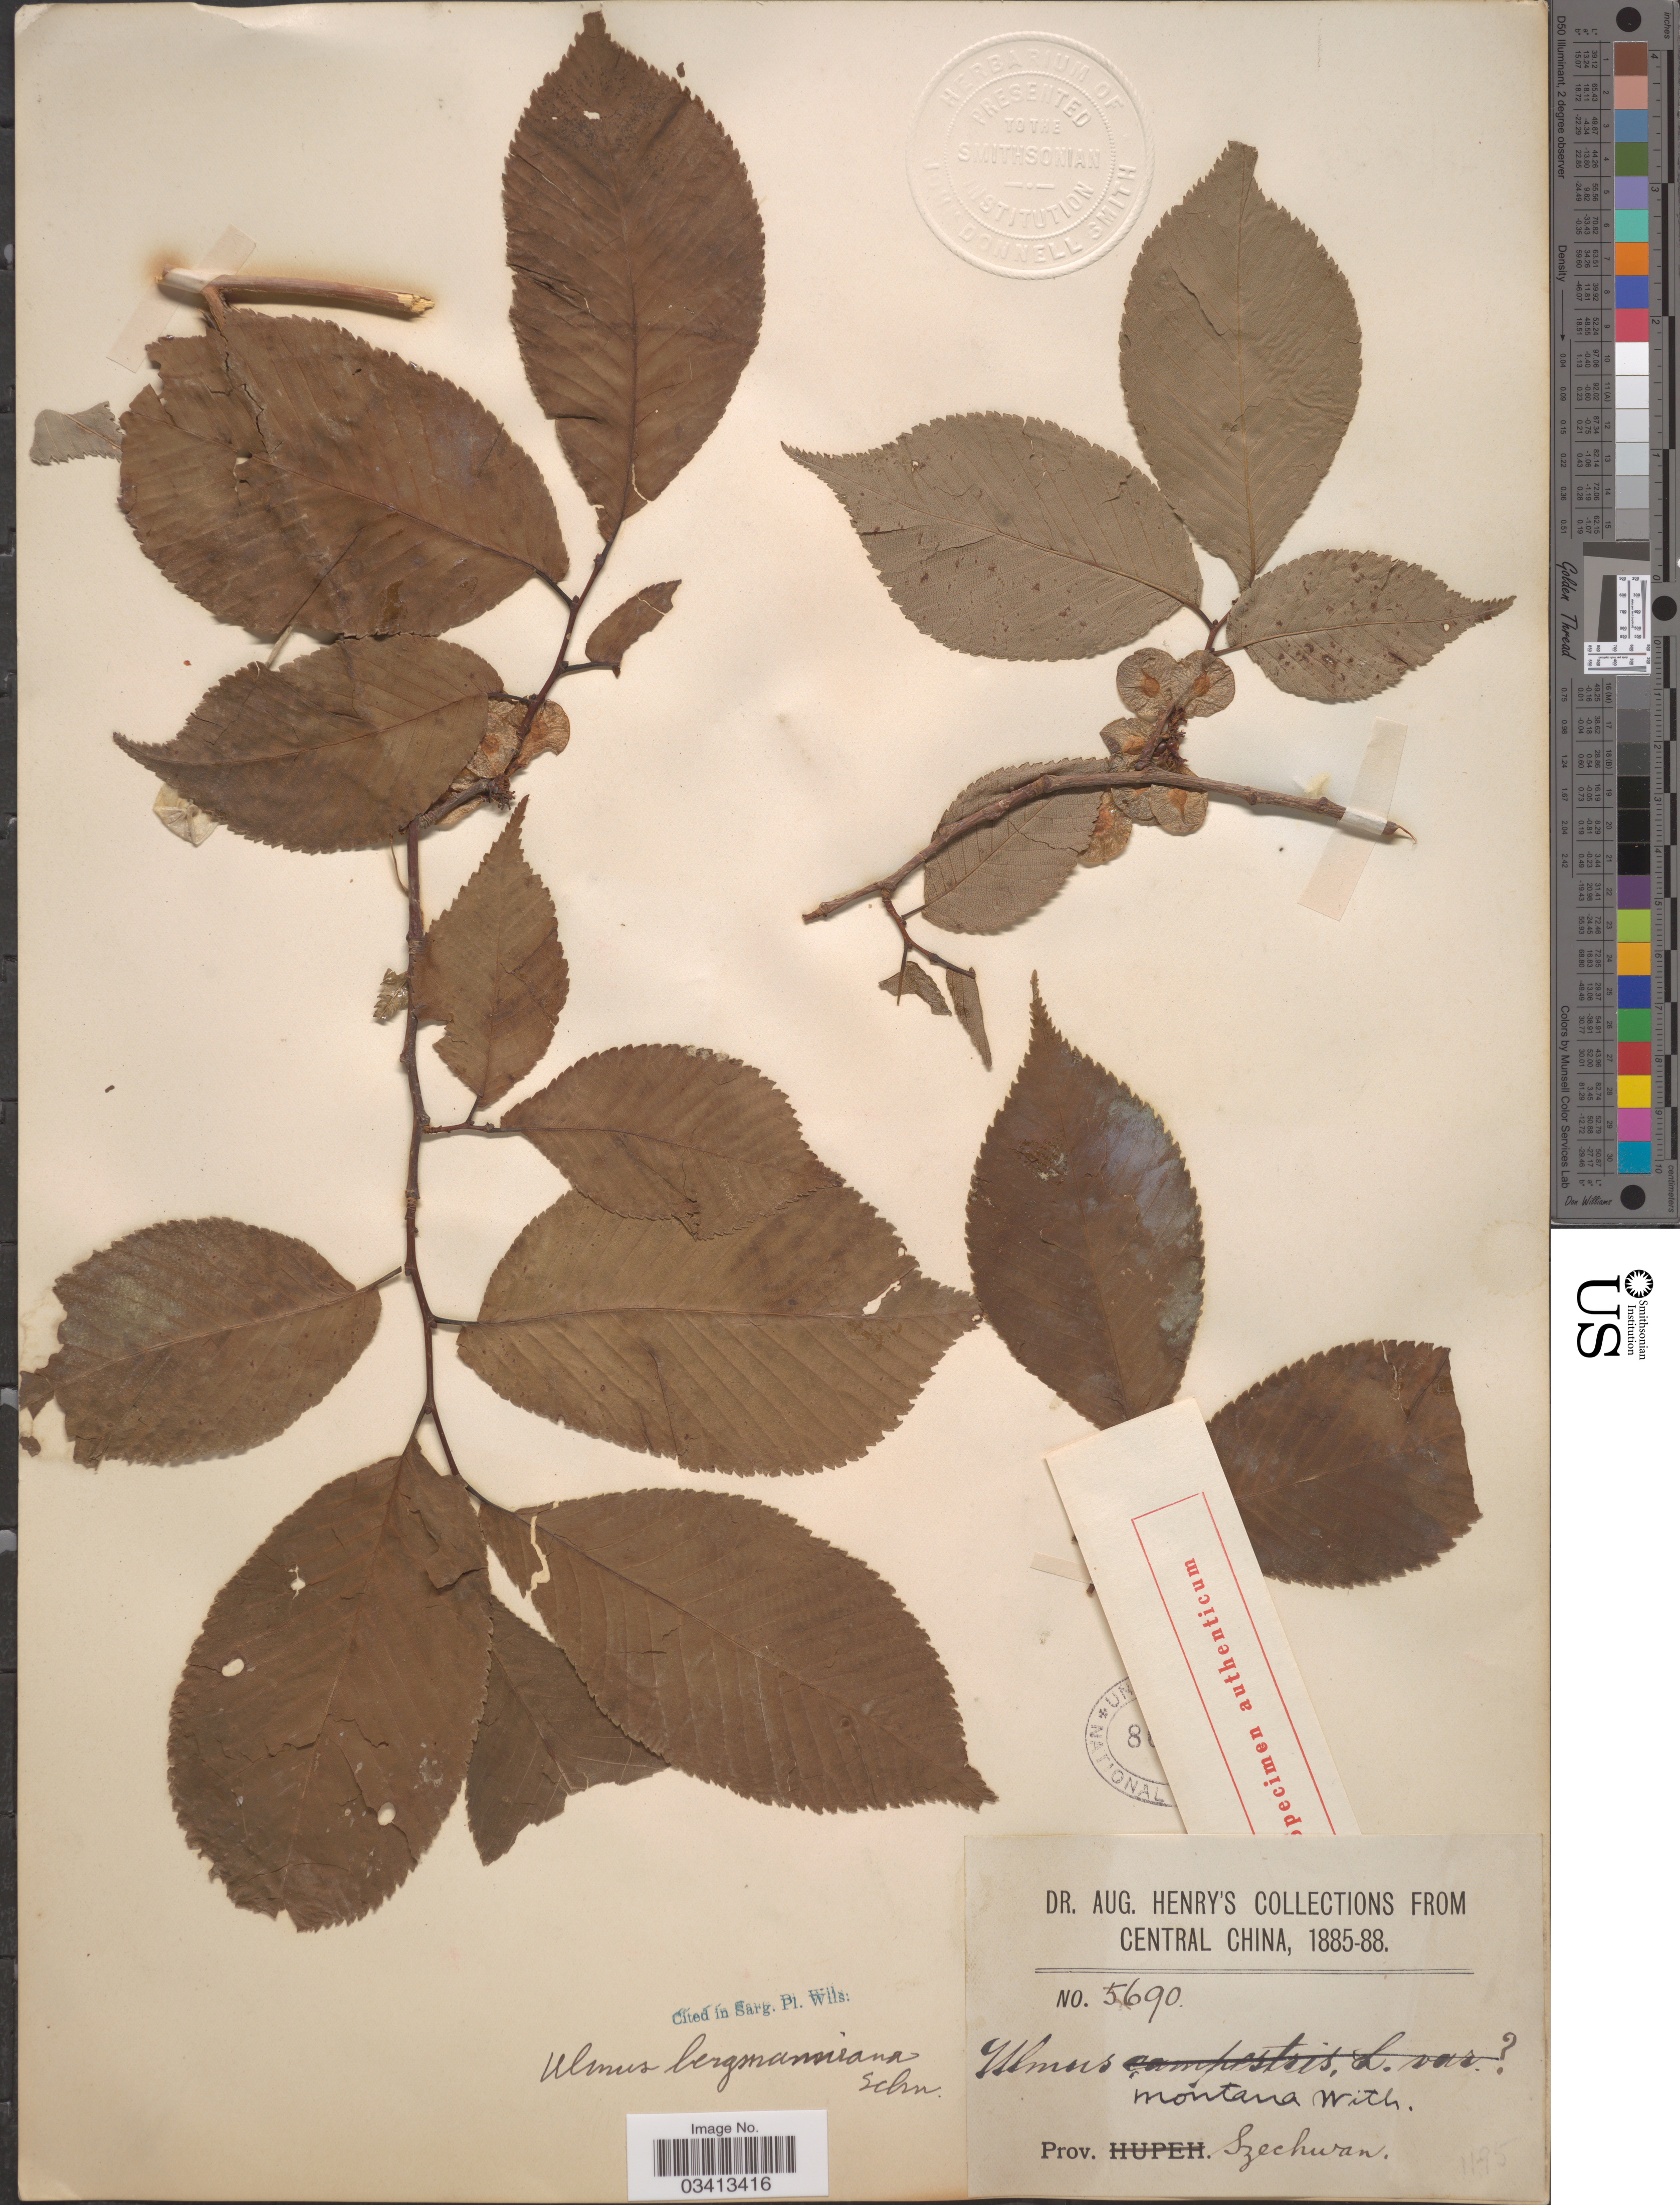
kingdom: Plantae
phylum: Tracheophyta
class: Magnoliopsida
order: Rosales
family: Ulmaceae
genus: Ulmus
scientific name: Ulmus bergmanniana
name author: C.K. Schneid.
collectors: A. Henry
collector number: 5690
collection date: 1885/1888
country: China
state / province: Sichuan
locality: Central China. Prov. Szechuan.